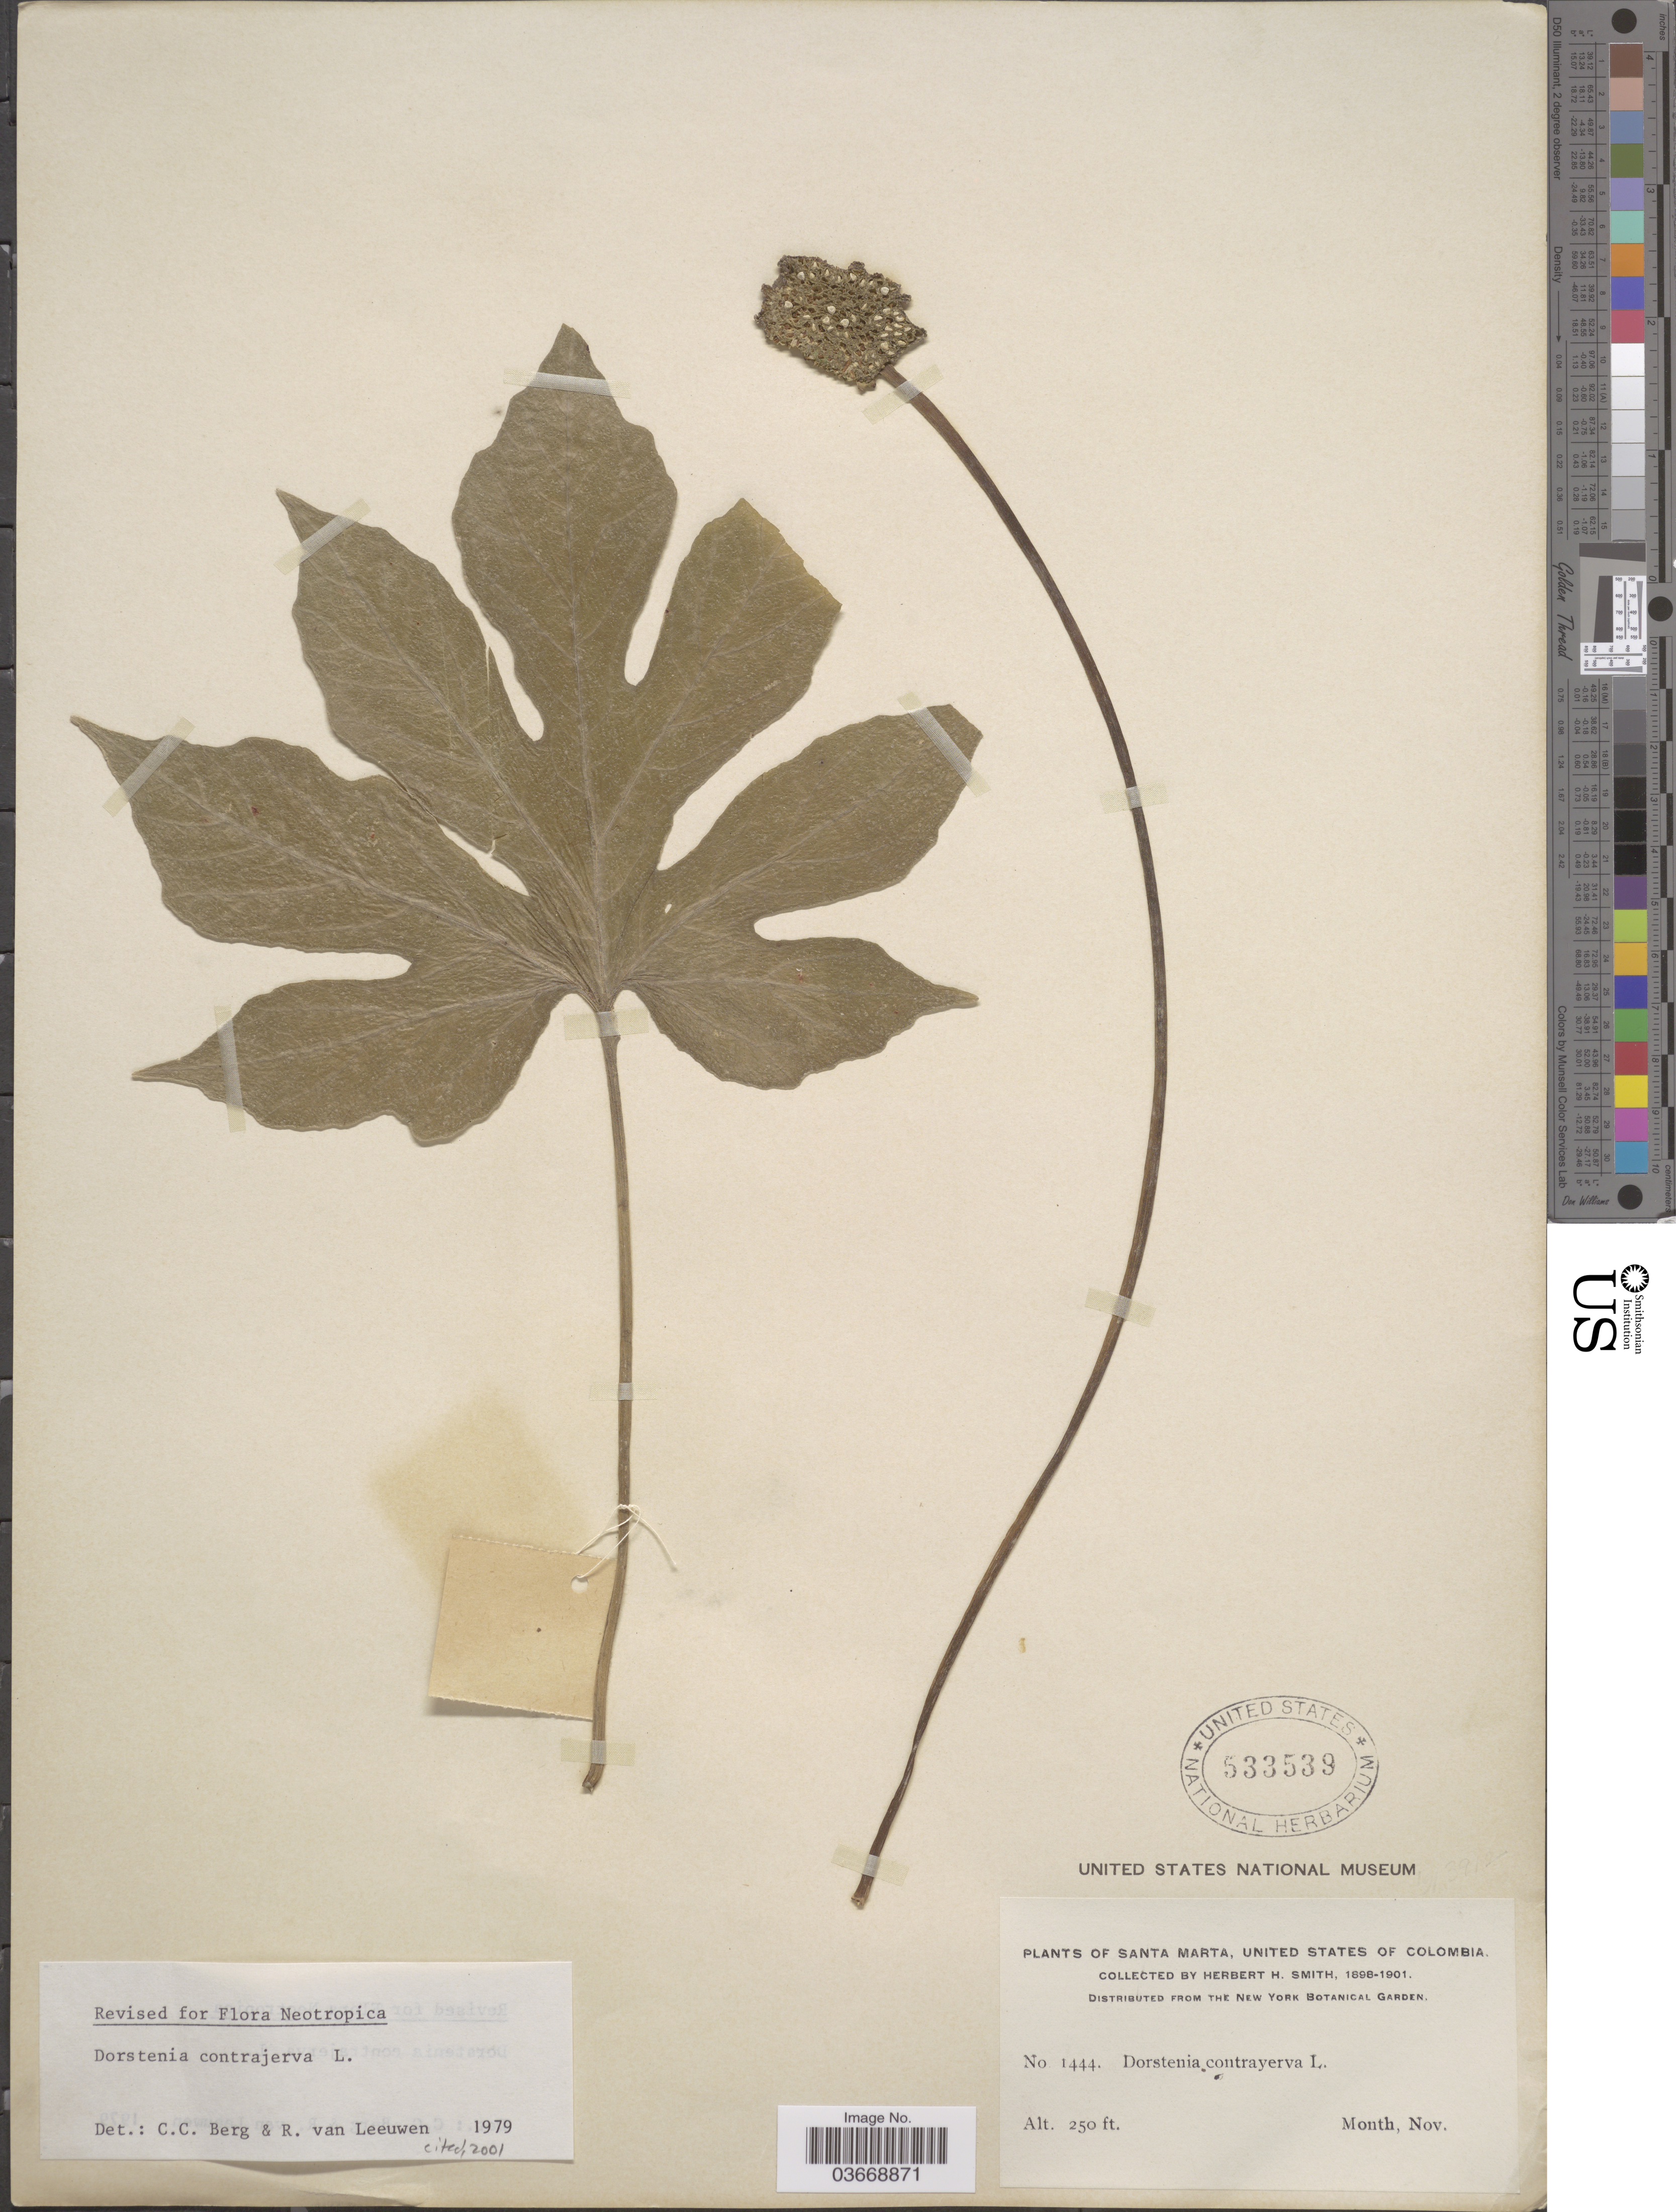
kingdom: Plantae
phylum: Tracheophyta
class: Magnoliopsida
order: Rosales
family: Moraceae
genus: Dorstenia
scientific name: Dorstenia contrajerva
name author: L.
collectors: Herbert H. Smith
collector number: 1444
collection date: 1898-11/1901-11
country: Colombia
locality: Santa Marta, United States of Colombia.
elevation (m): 76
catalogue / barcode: US 533539